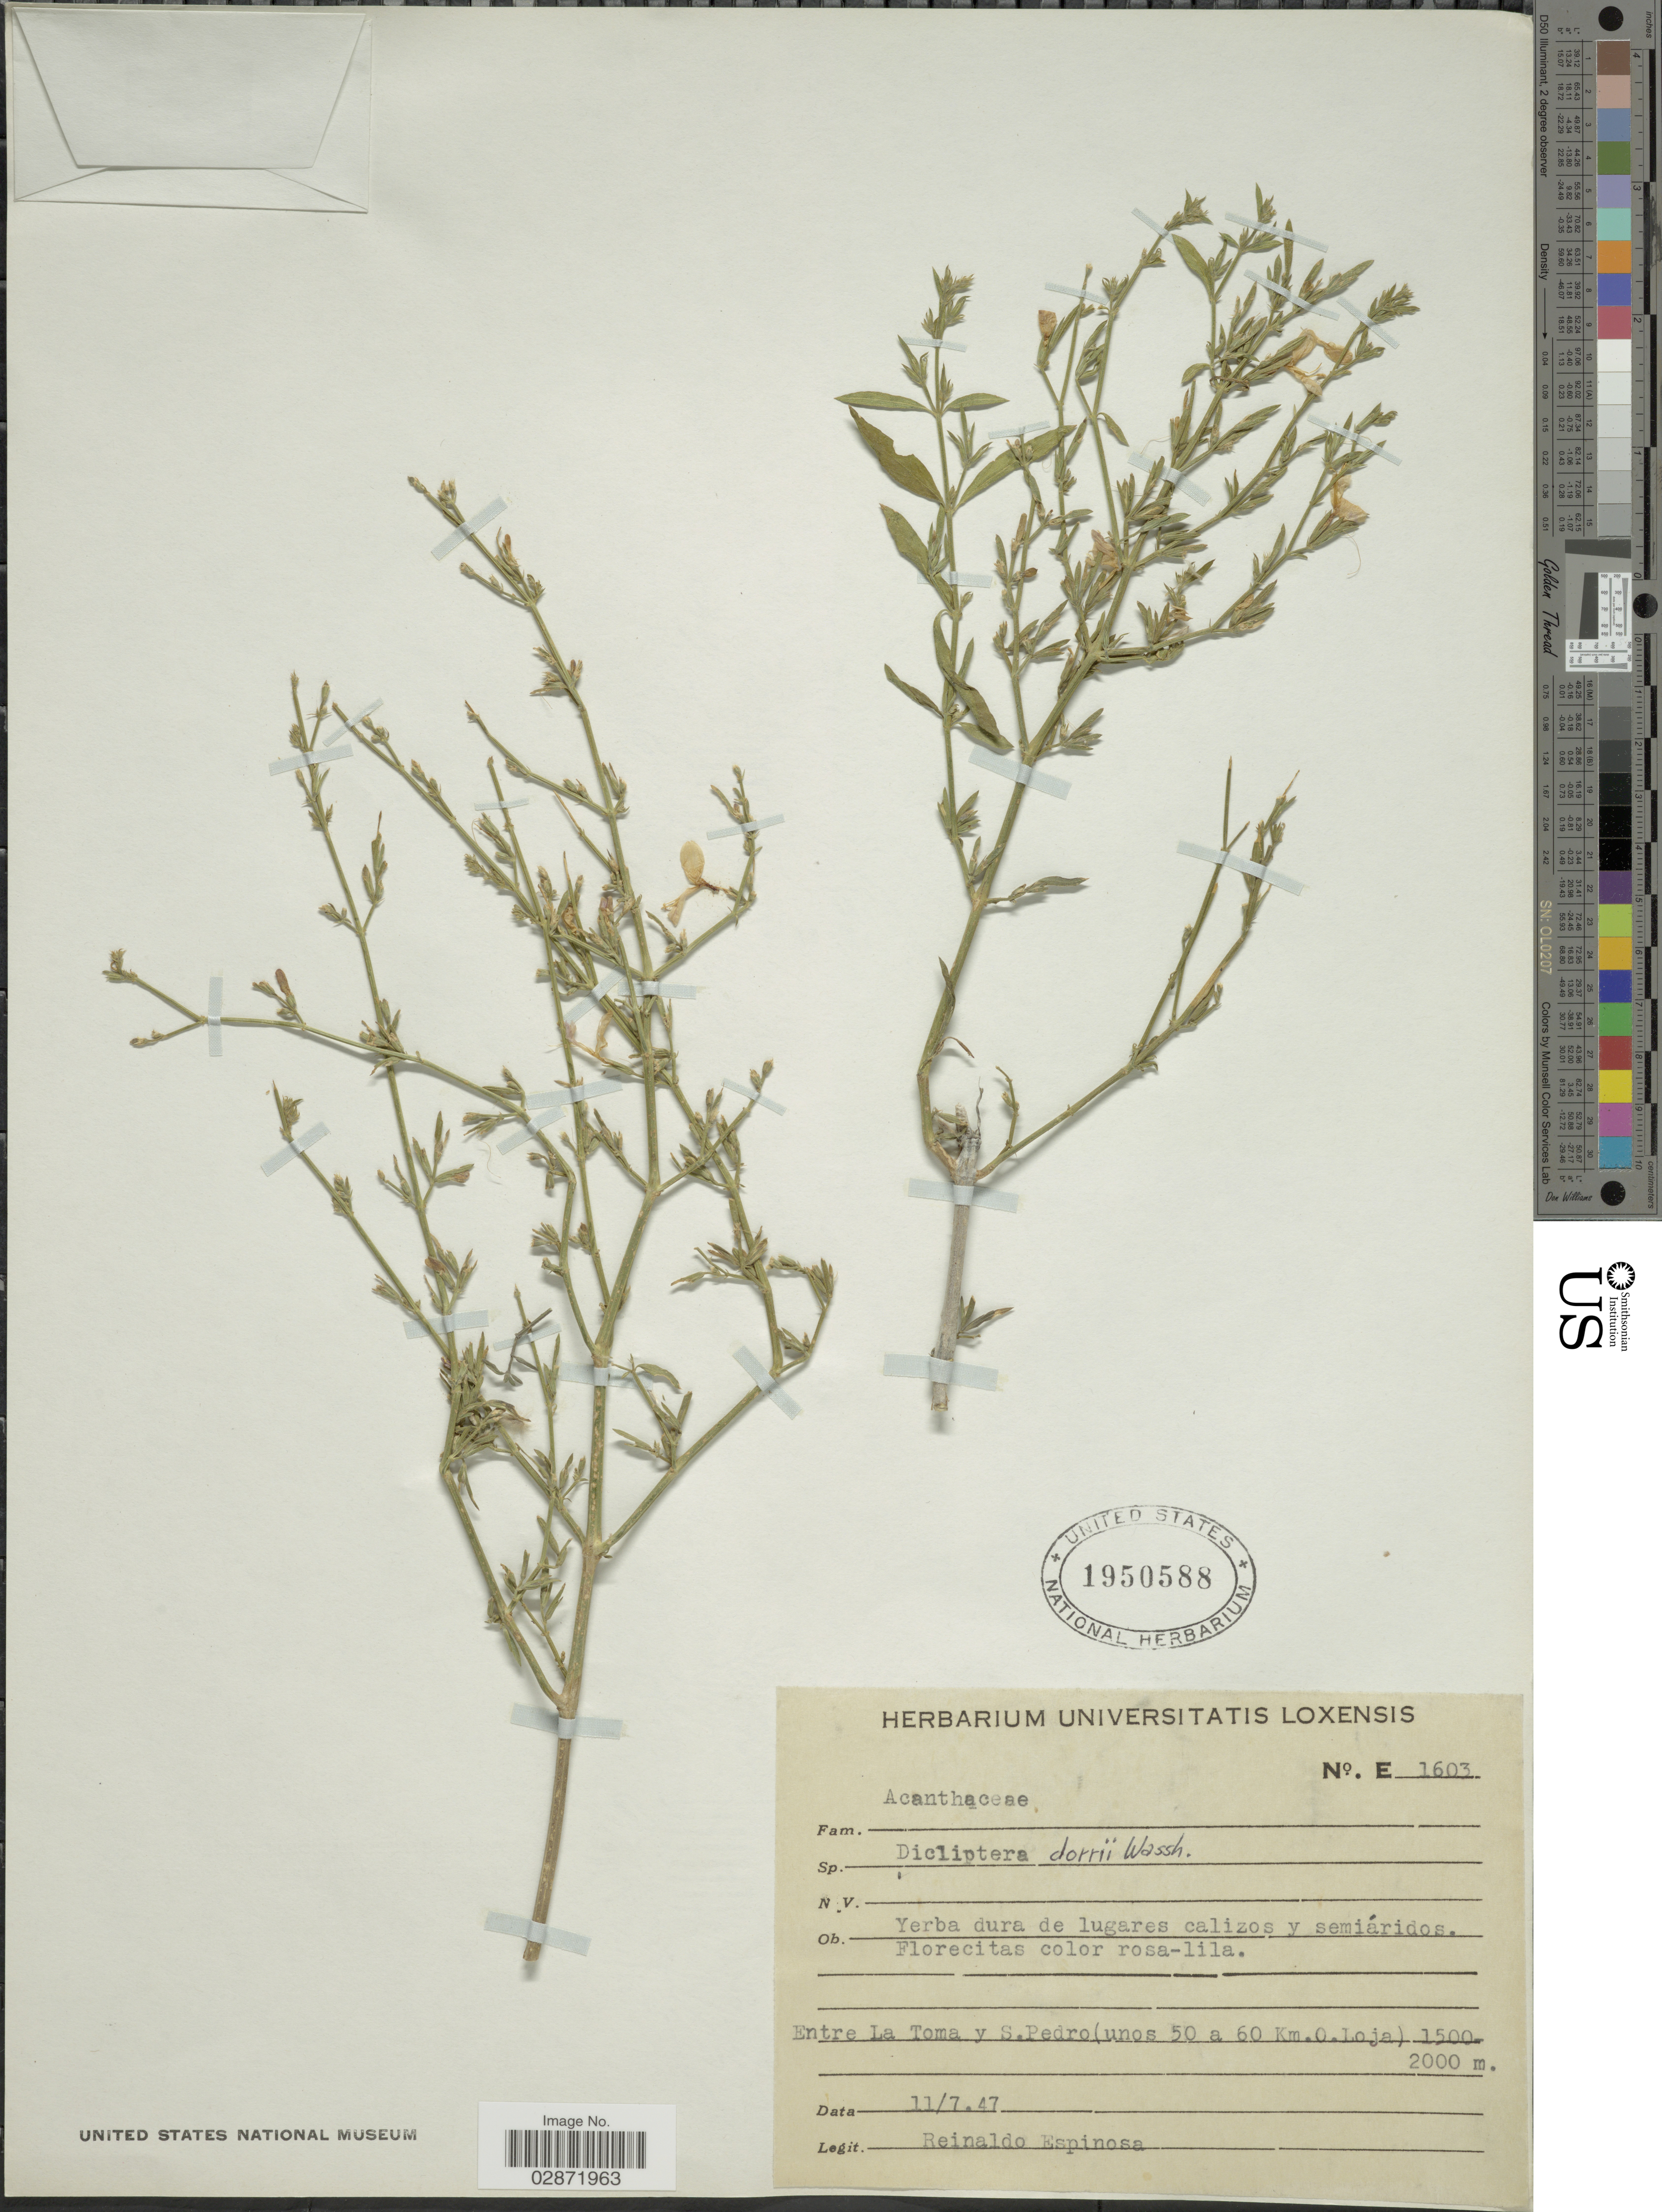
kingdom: Plantae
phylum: Tracheophyta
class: Magnoliopsida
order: Lamiales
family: Acanthaceae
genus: Dicliptera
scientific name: Dicliptera dorrii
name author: Wassh.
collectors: R. Espinosa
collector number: E1603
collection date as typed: Transcribed d/m/y: 11/7/47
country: Ecuador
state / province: Loja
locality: Entre La Toma y S. Pedro (unos 50 a 60 Km. O. Loja).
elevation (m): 1500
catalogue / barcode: US 1950588